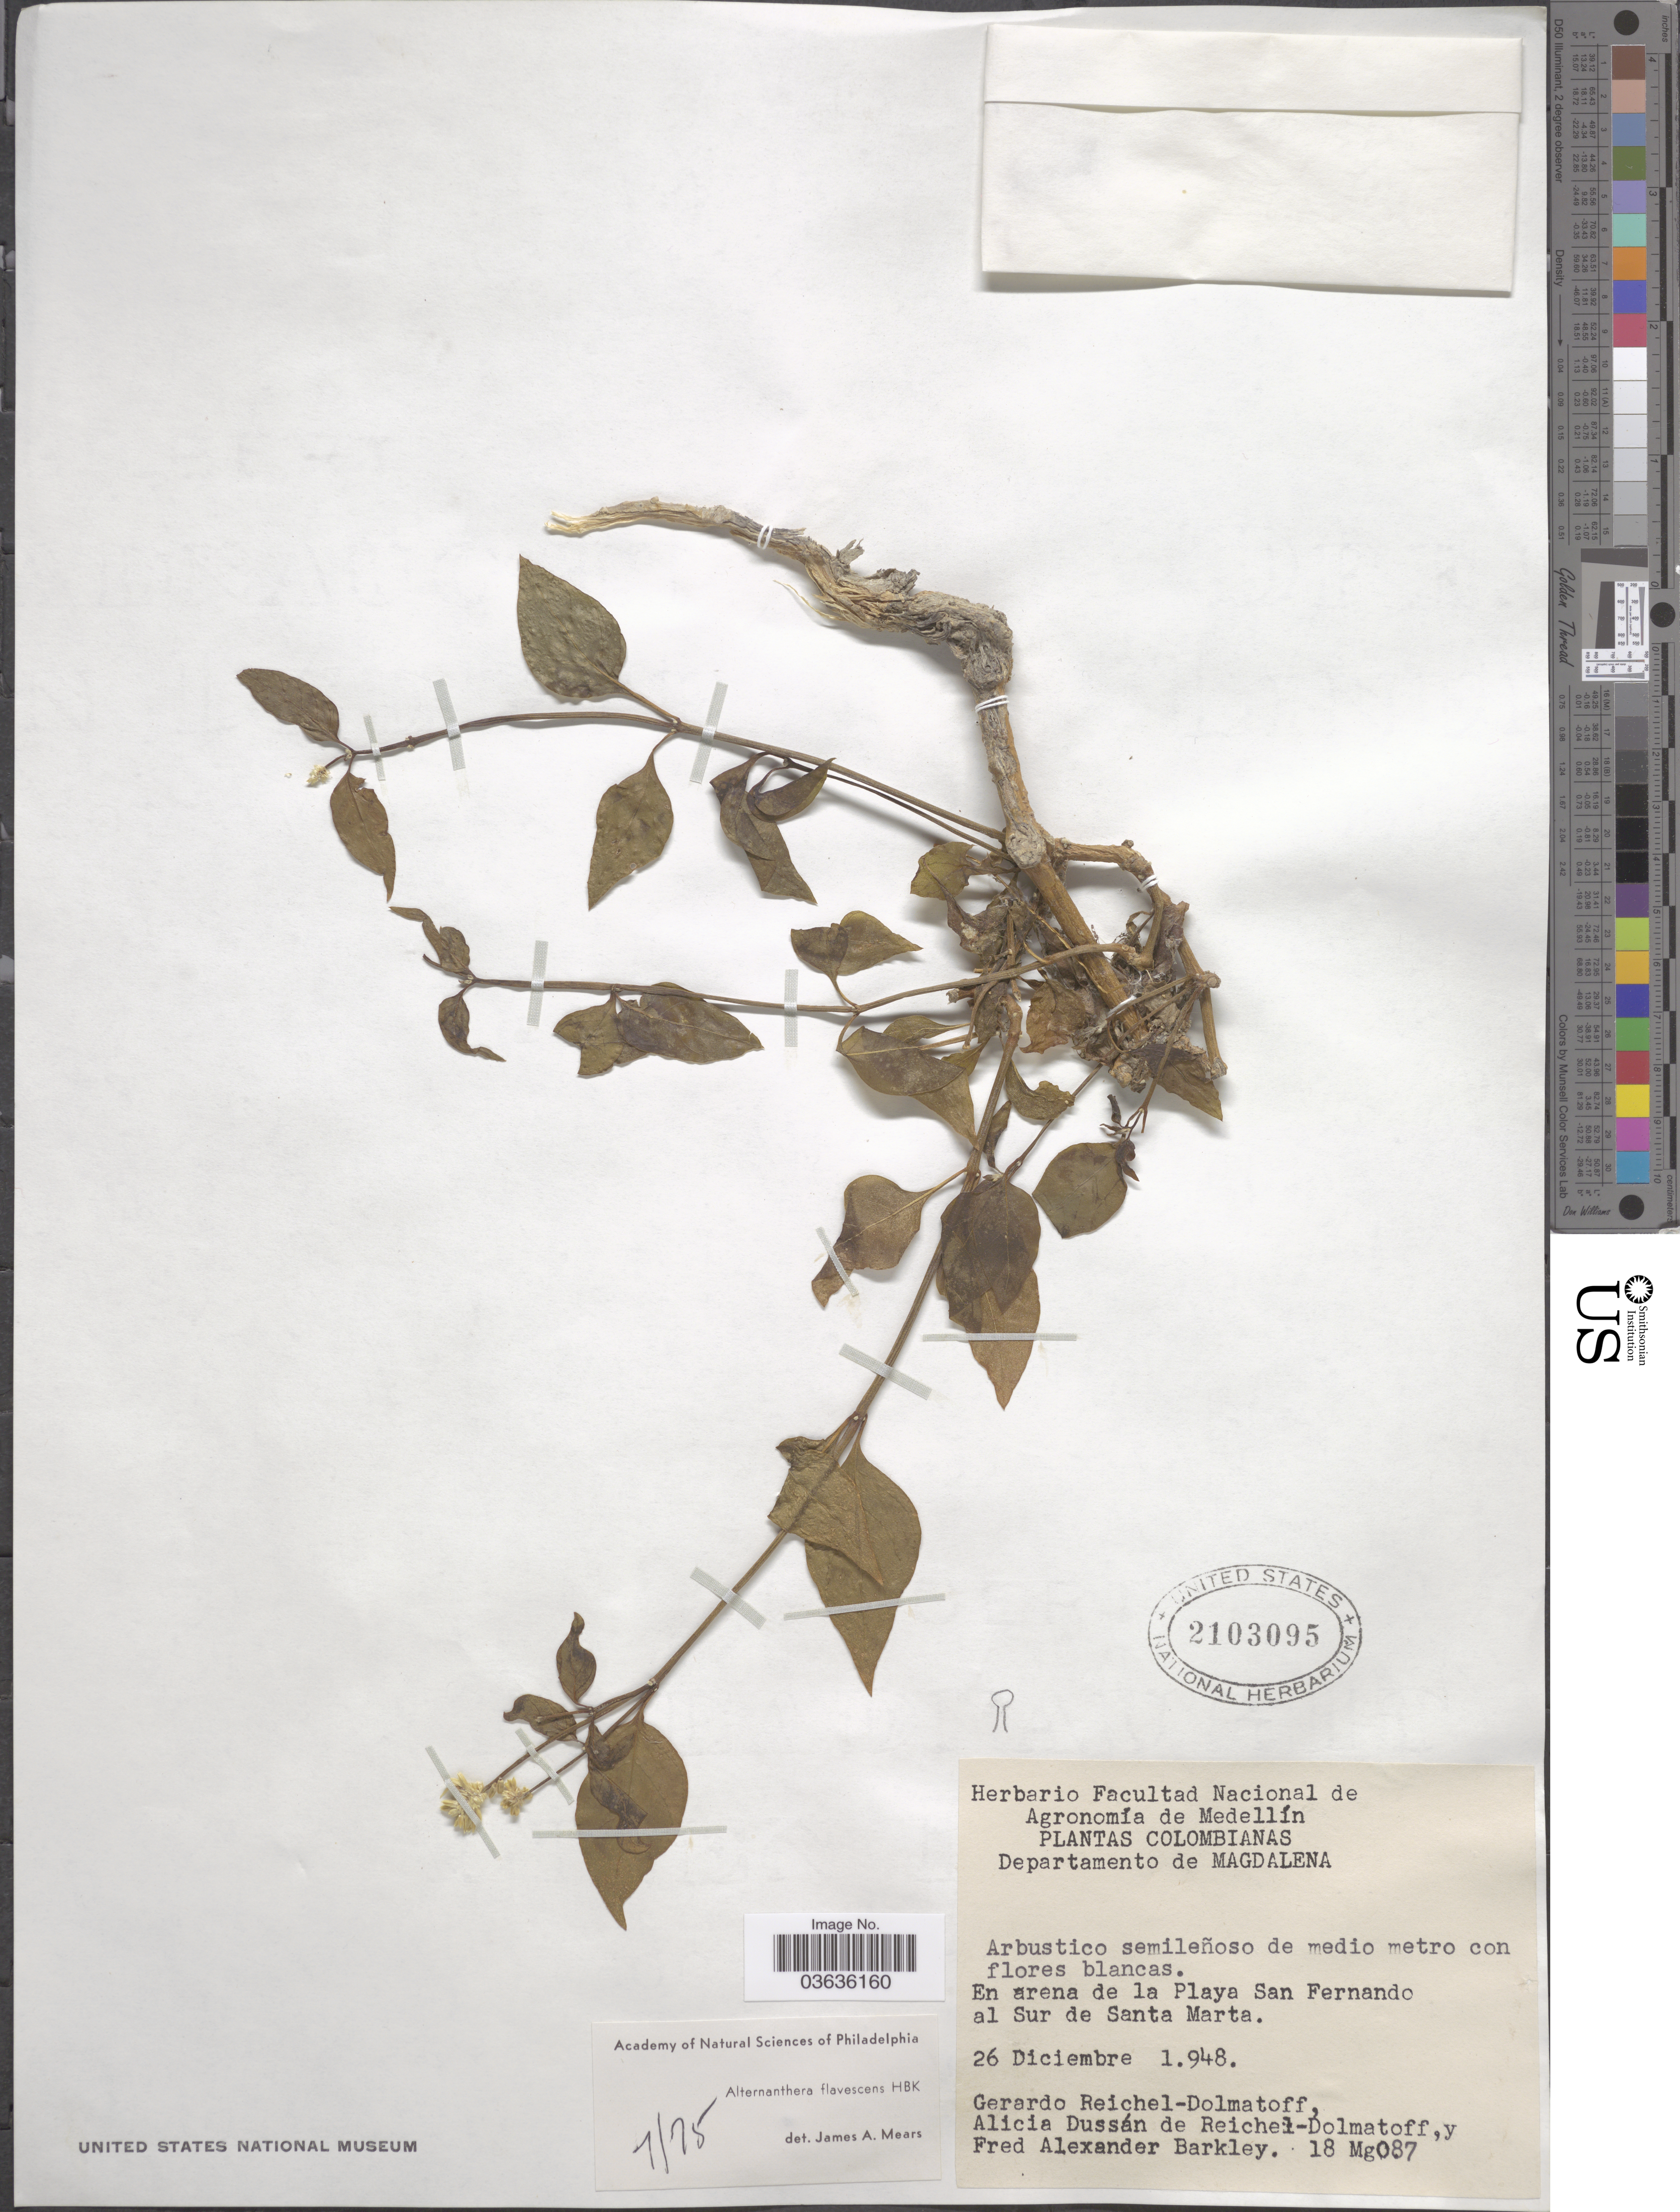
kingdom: Plantae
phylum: Tracheophyta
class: Magnoliopsida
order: Caryophyllales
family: Amaranthaceae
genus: Alternanthera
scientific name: Alternanthera flavescens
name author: Kunth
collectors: G. Reichel-Dolmatoff, A. D. de Reichel-Dolmatoff & F. A. Barkley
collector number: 18Mg087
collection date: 1948-12-26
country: Colombia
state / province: Magdalena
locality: Departamento de Magdalena. En arena de la Playa San Fernando al Sur de Santa Marta.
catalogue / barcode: US 2103095